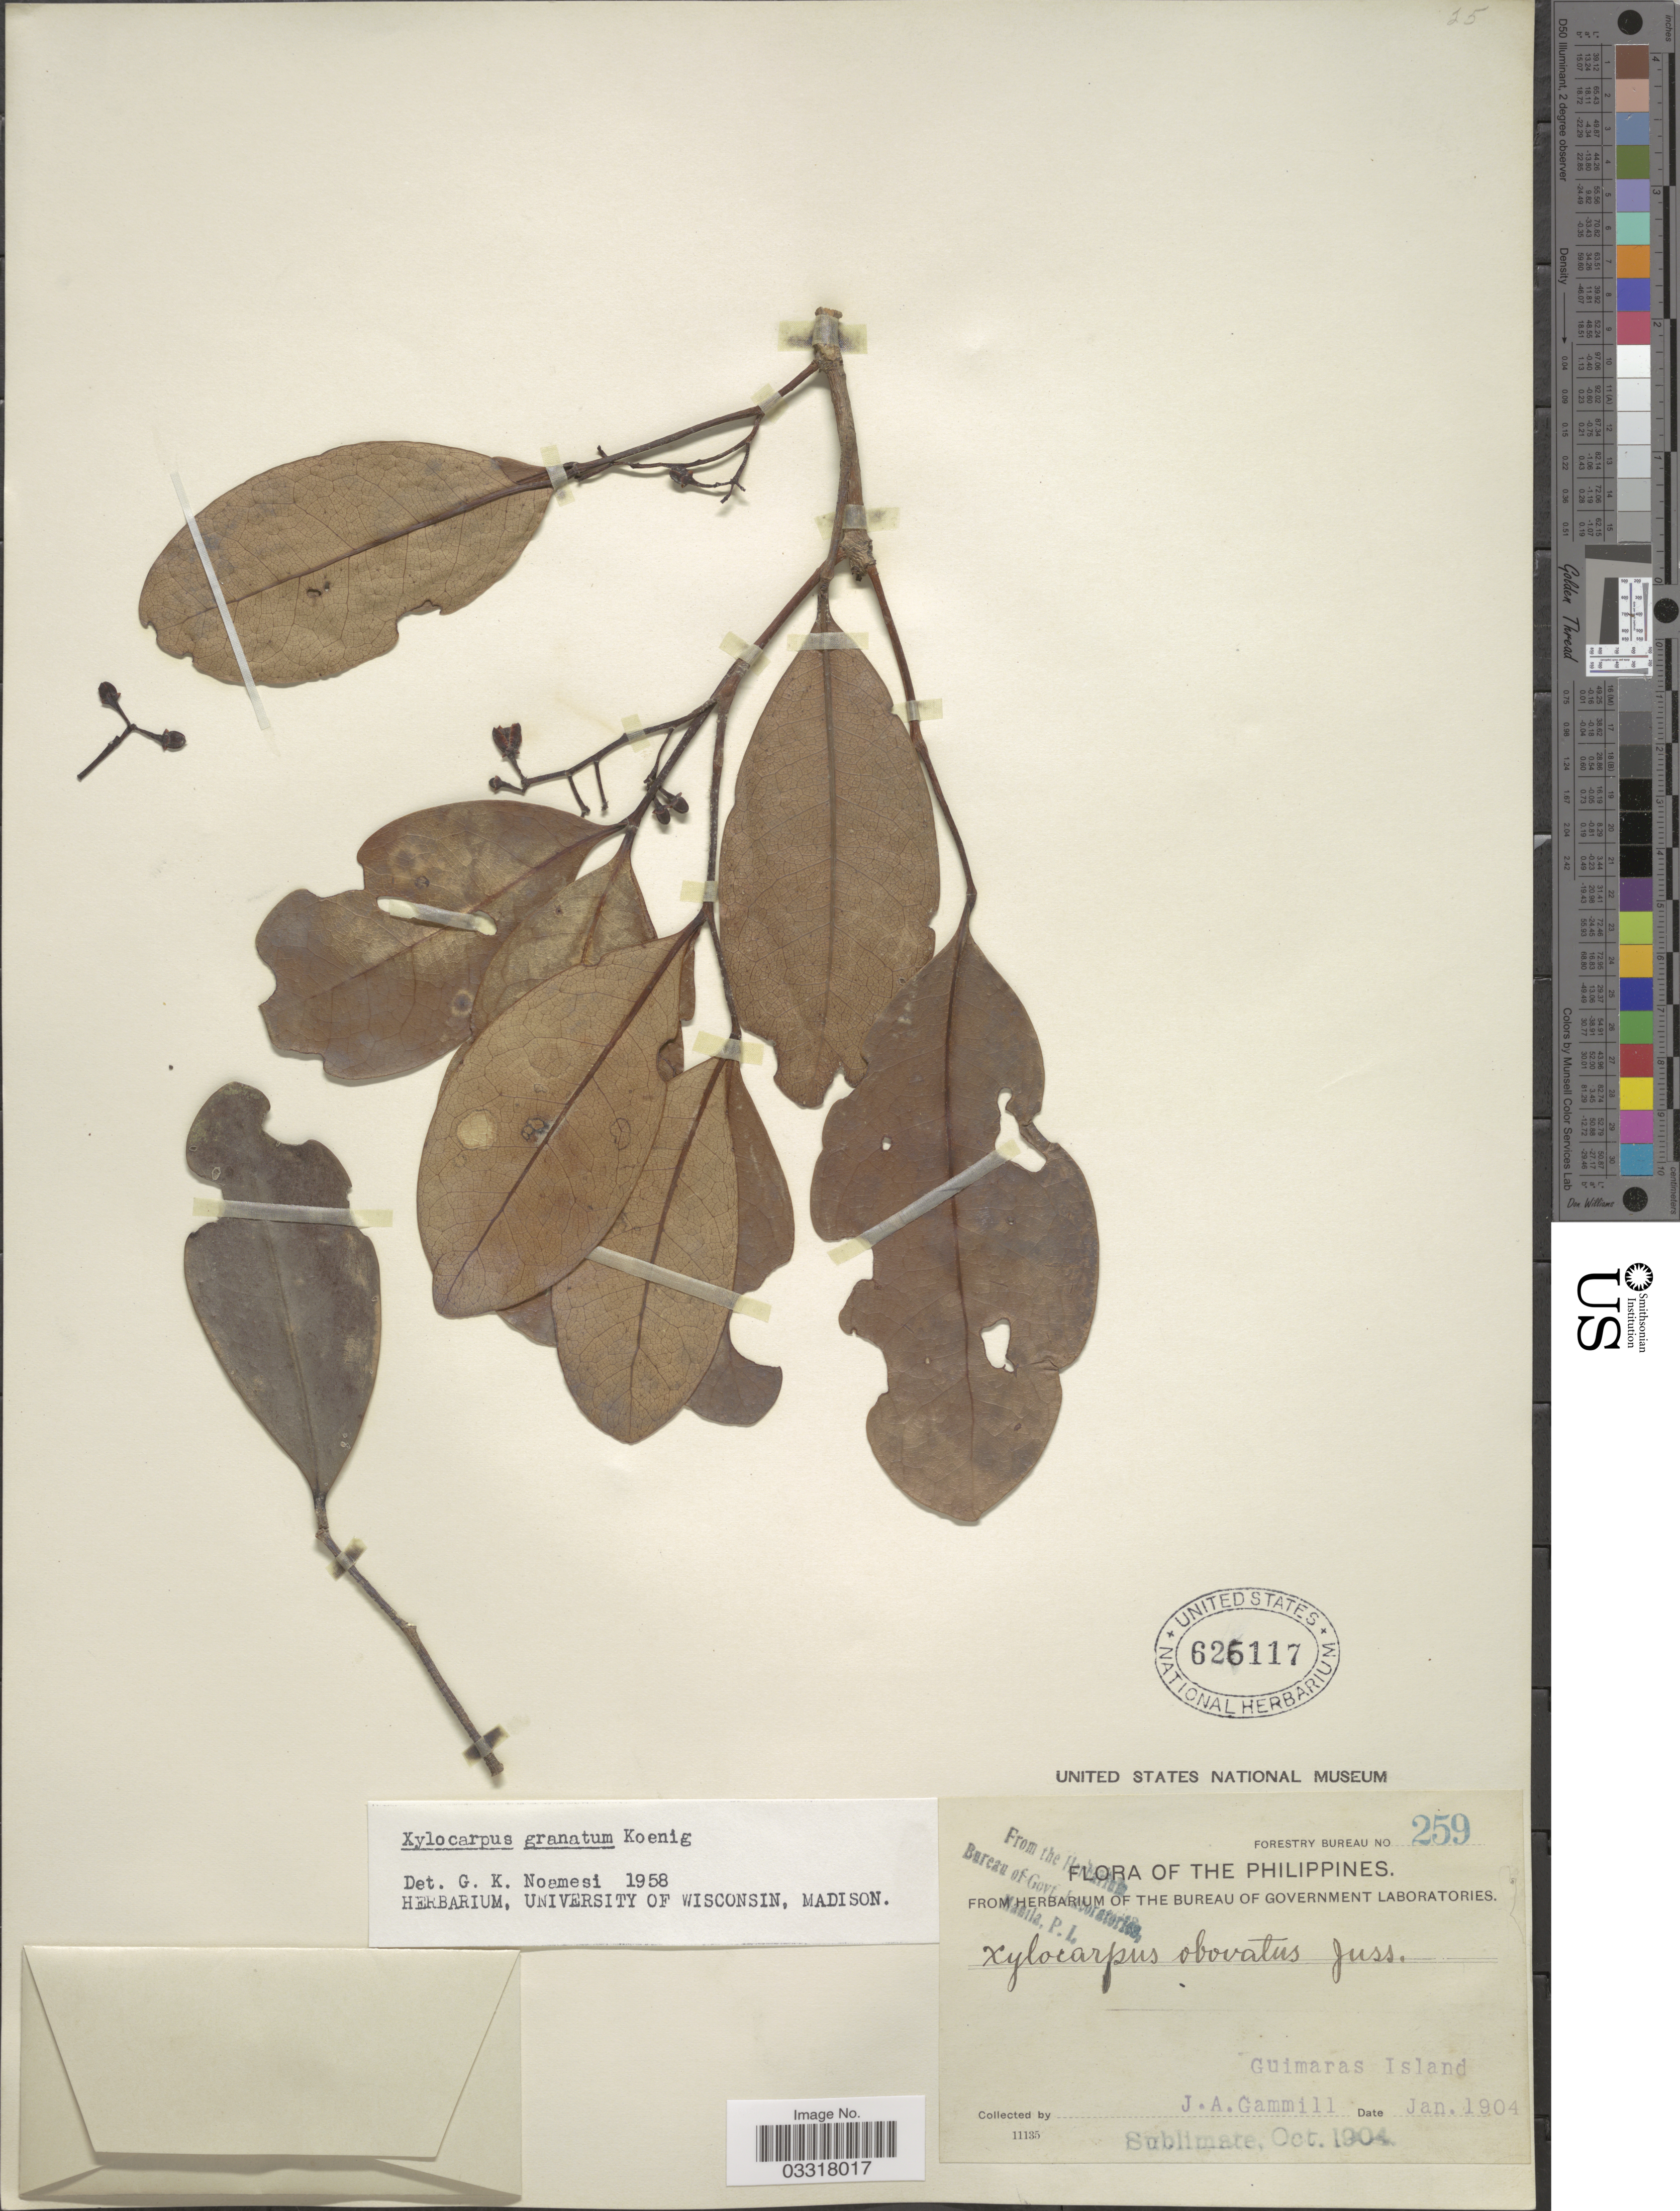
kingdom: Plantae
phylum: Tracheophyta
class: Magnoliopsida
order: Sapindales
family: Meliaceae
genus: Xylocarpus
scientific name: Xylocarpus granatum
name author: J. Koenig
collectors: J. Gammill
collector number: Forestry Bureau 259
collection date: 1904-01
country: Philippines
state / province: Western Visayas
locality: Guimaras Island.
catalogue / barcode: US 626117